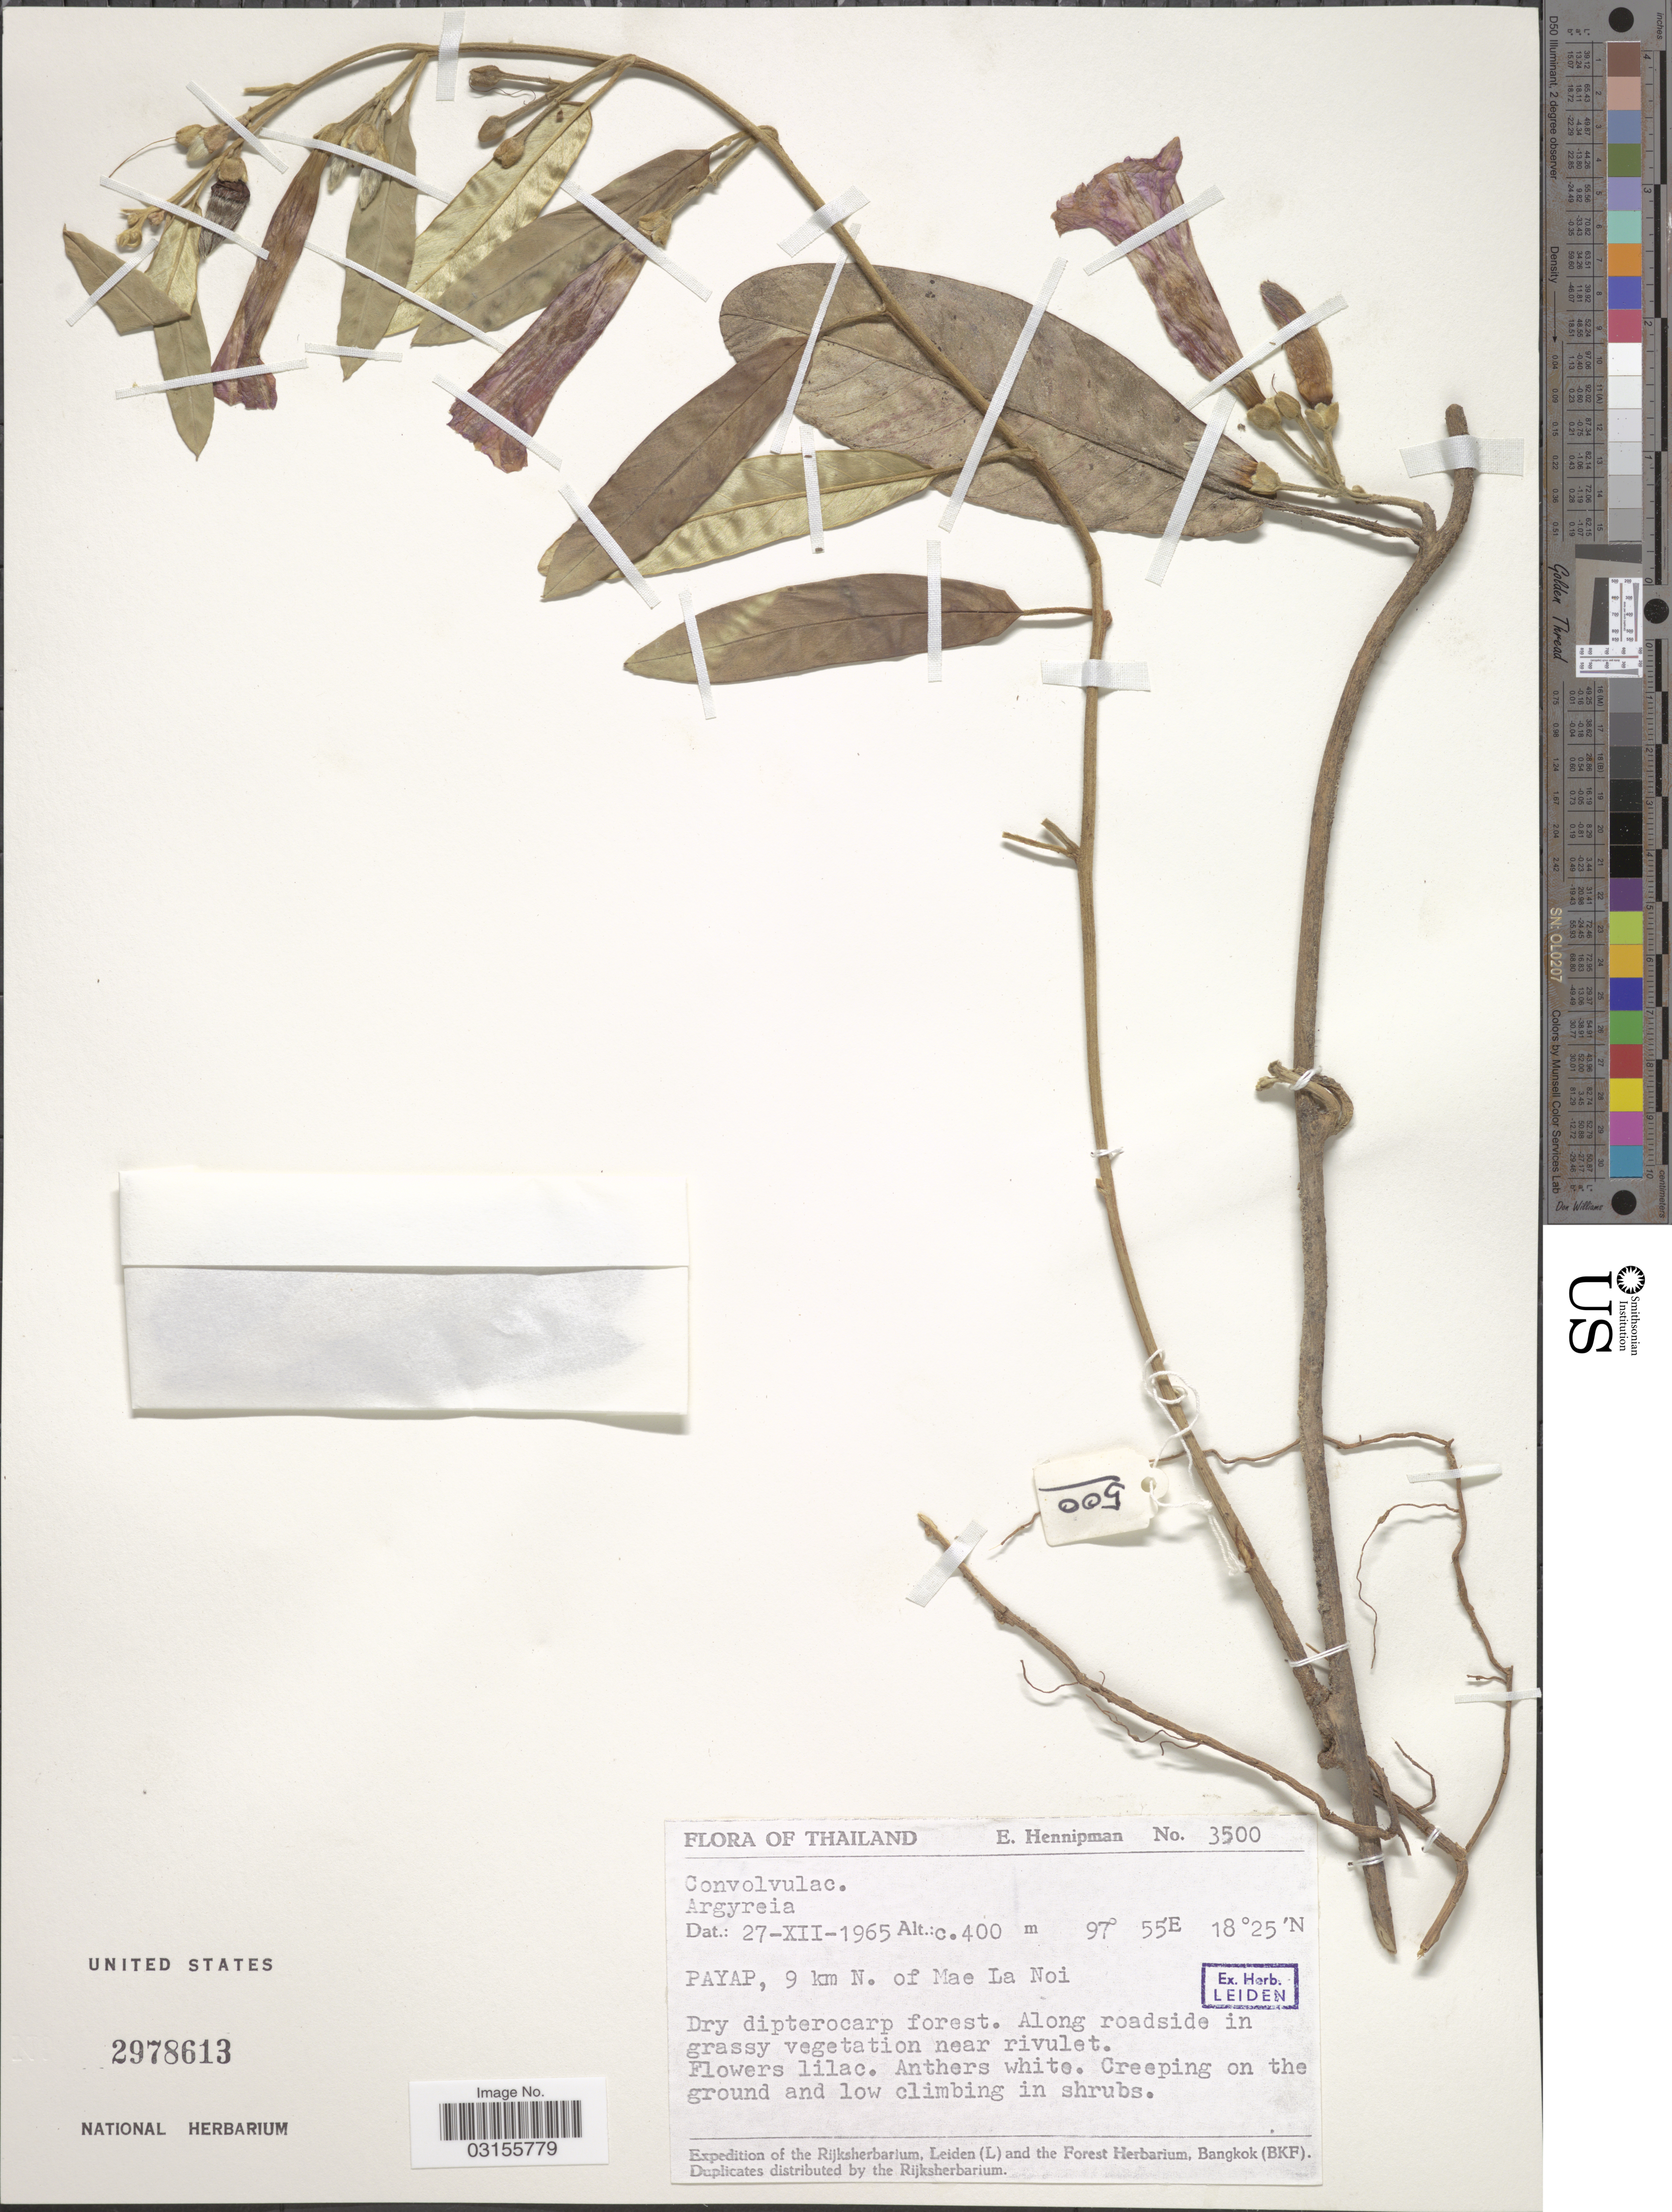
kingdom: Plantae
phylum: Tracheophyta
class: Magnoliopsida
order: Solanales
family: Convolvulaceae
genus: Argyreia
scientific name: Argyreia sp.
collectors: E. Hennipman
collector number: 3500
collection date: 1965-12-27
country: Thailand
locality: Payap, 9 km N. of Mae La Noi.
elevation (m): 400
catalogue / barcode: US 2978613